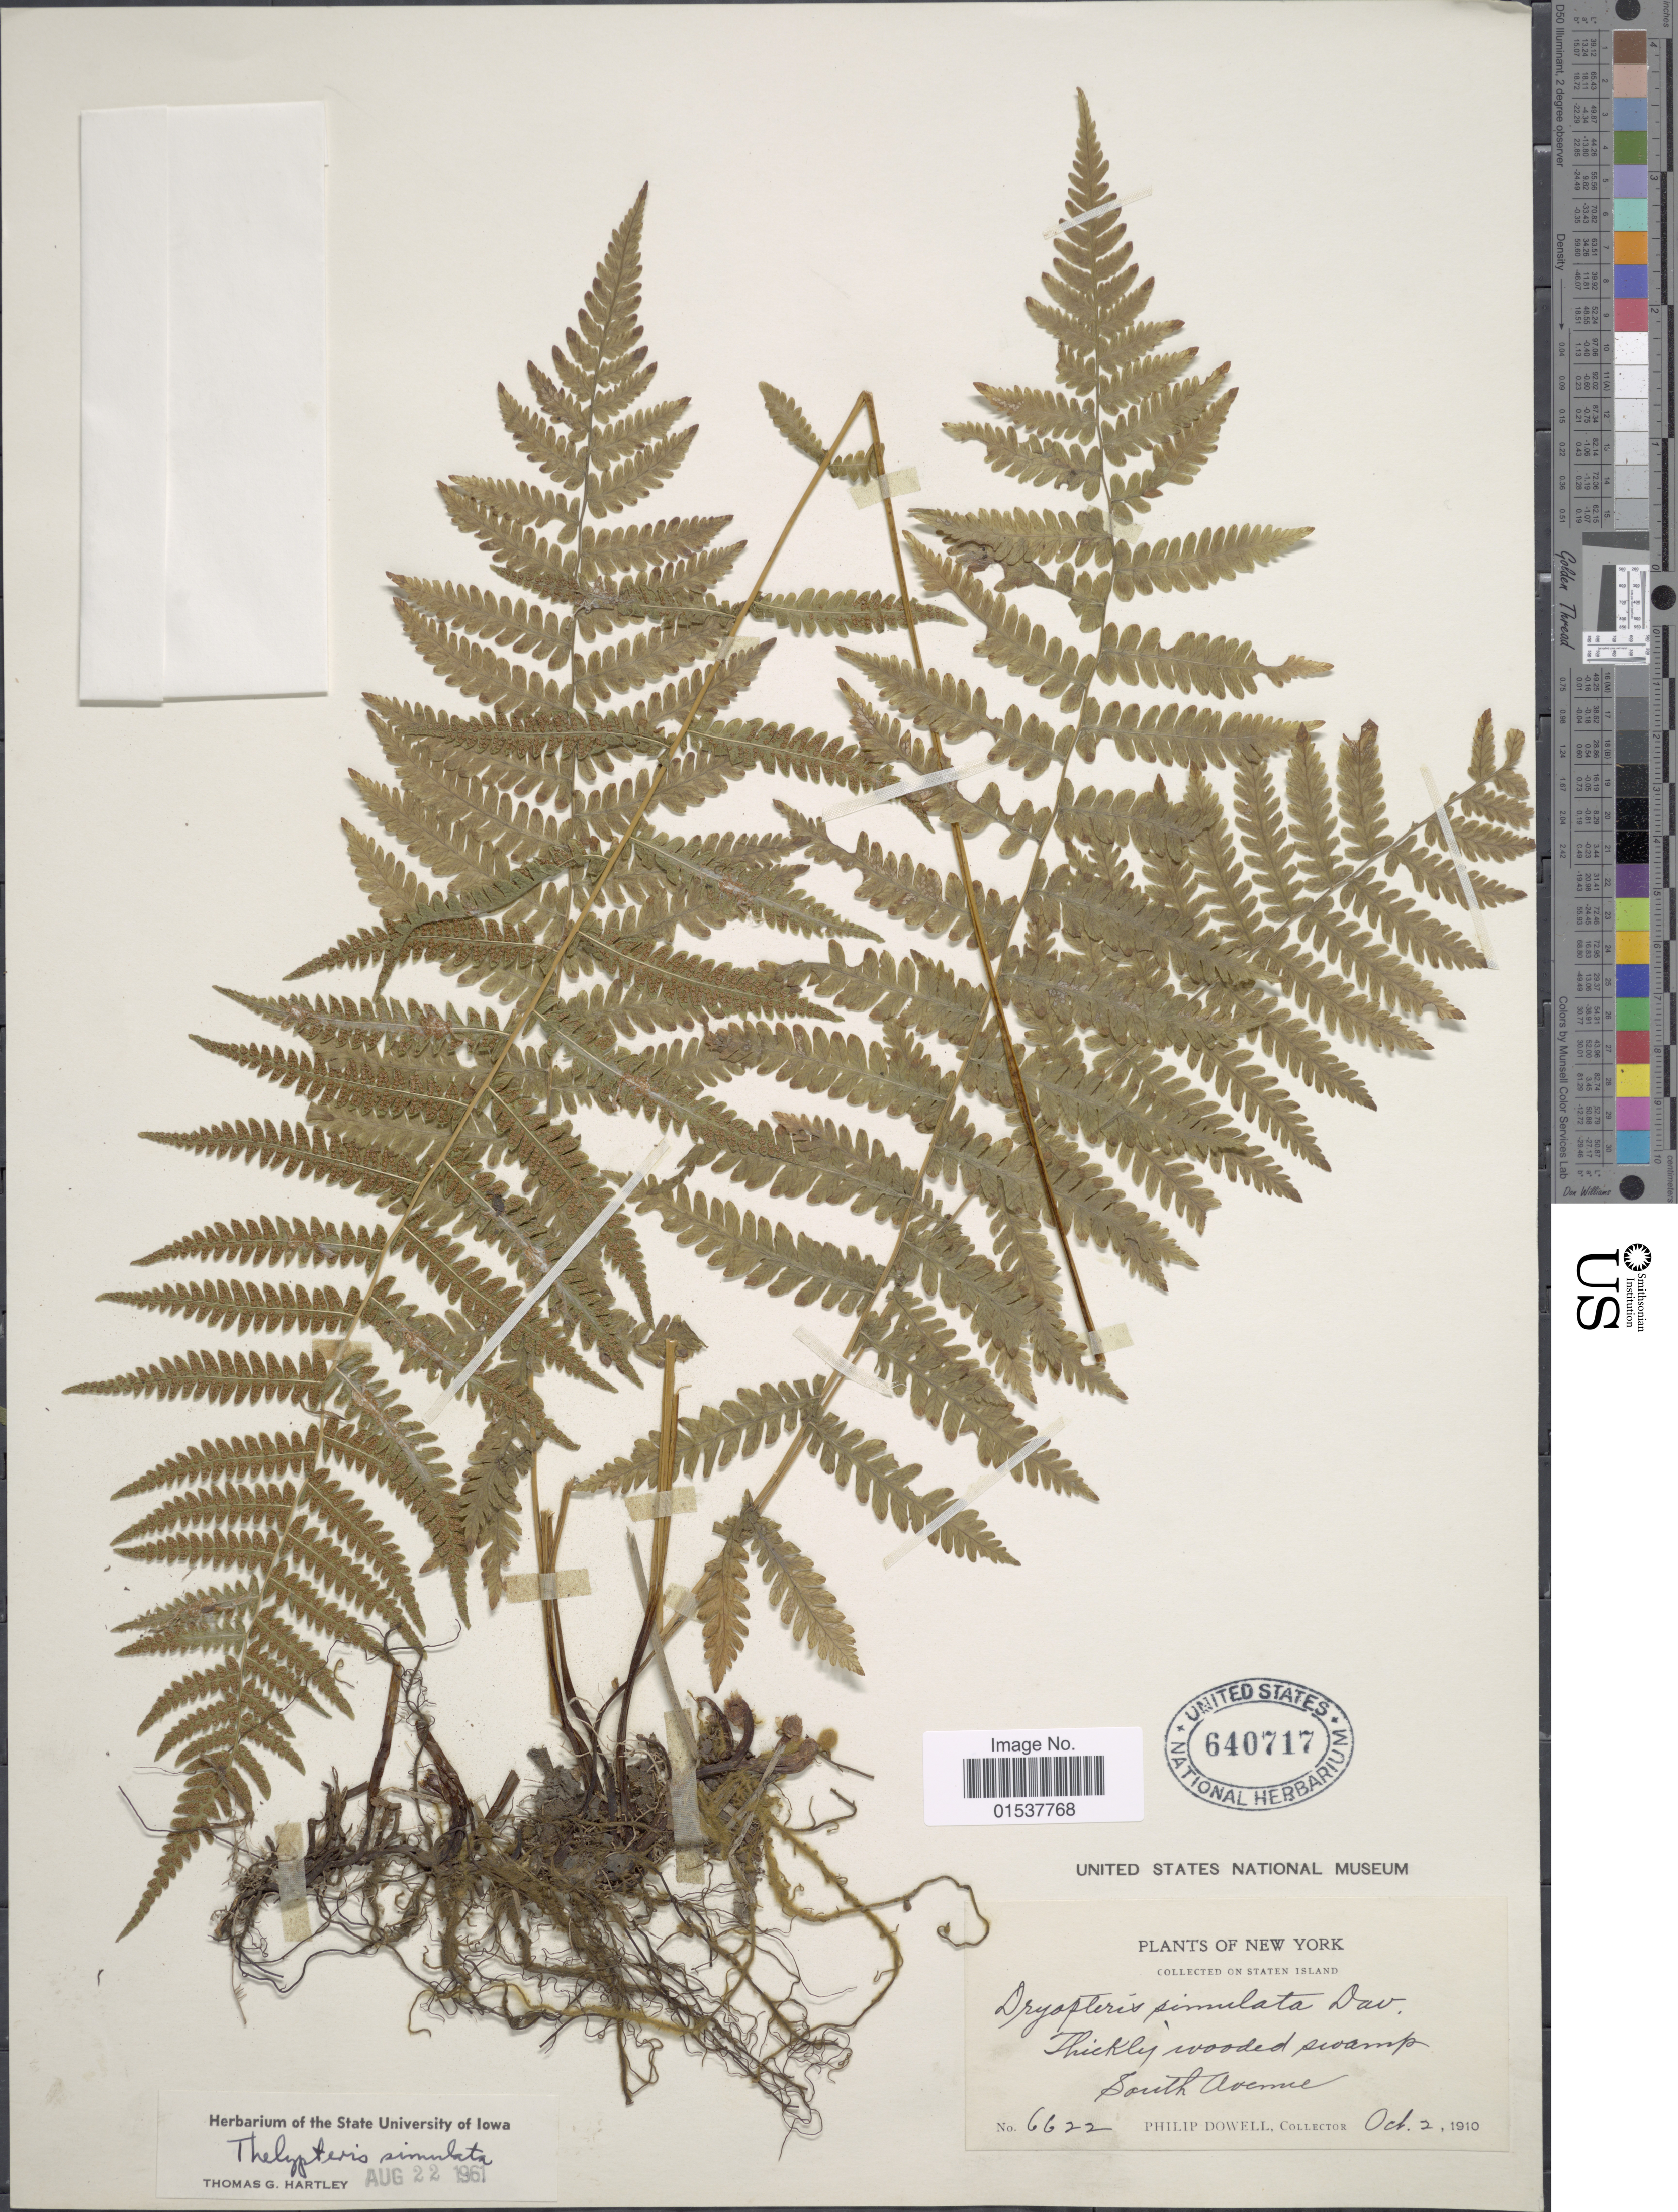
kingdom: Plantae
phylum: Tracheophyta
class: Polypodiopsida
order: Polypodiales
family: Thelypteridaceae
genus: Parathelypteris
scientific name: Parathelypteris simulata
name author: (Davenp.) Holttum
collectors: P. Dowell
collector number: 6622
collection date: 1910-10-02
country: United States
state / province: New York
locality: Staten Island, Thickly wooded swamp, South Avenue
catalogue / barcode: US 640717